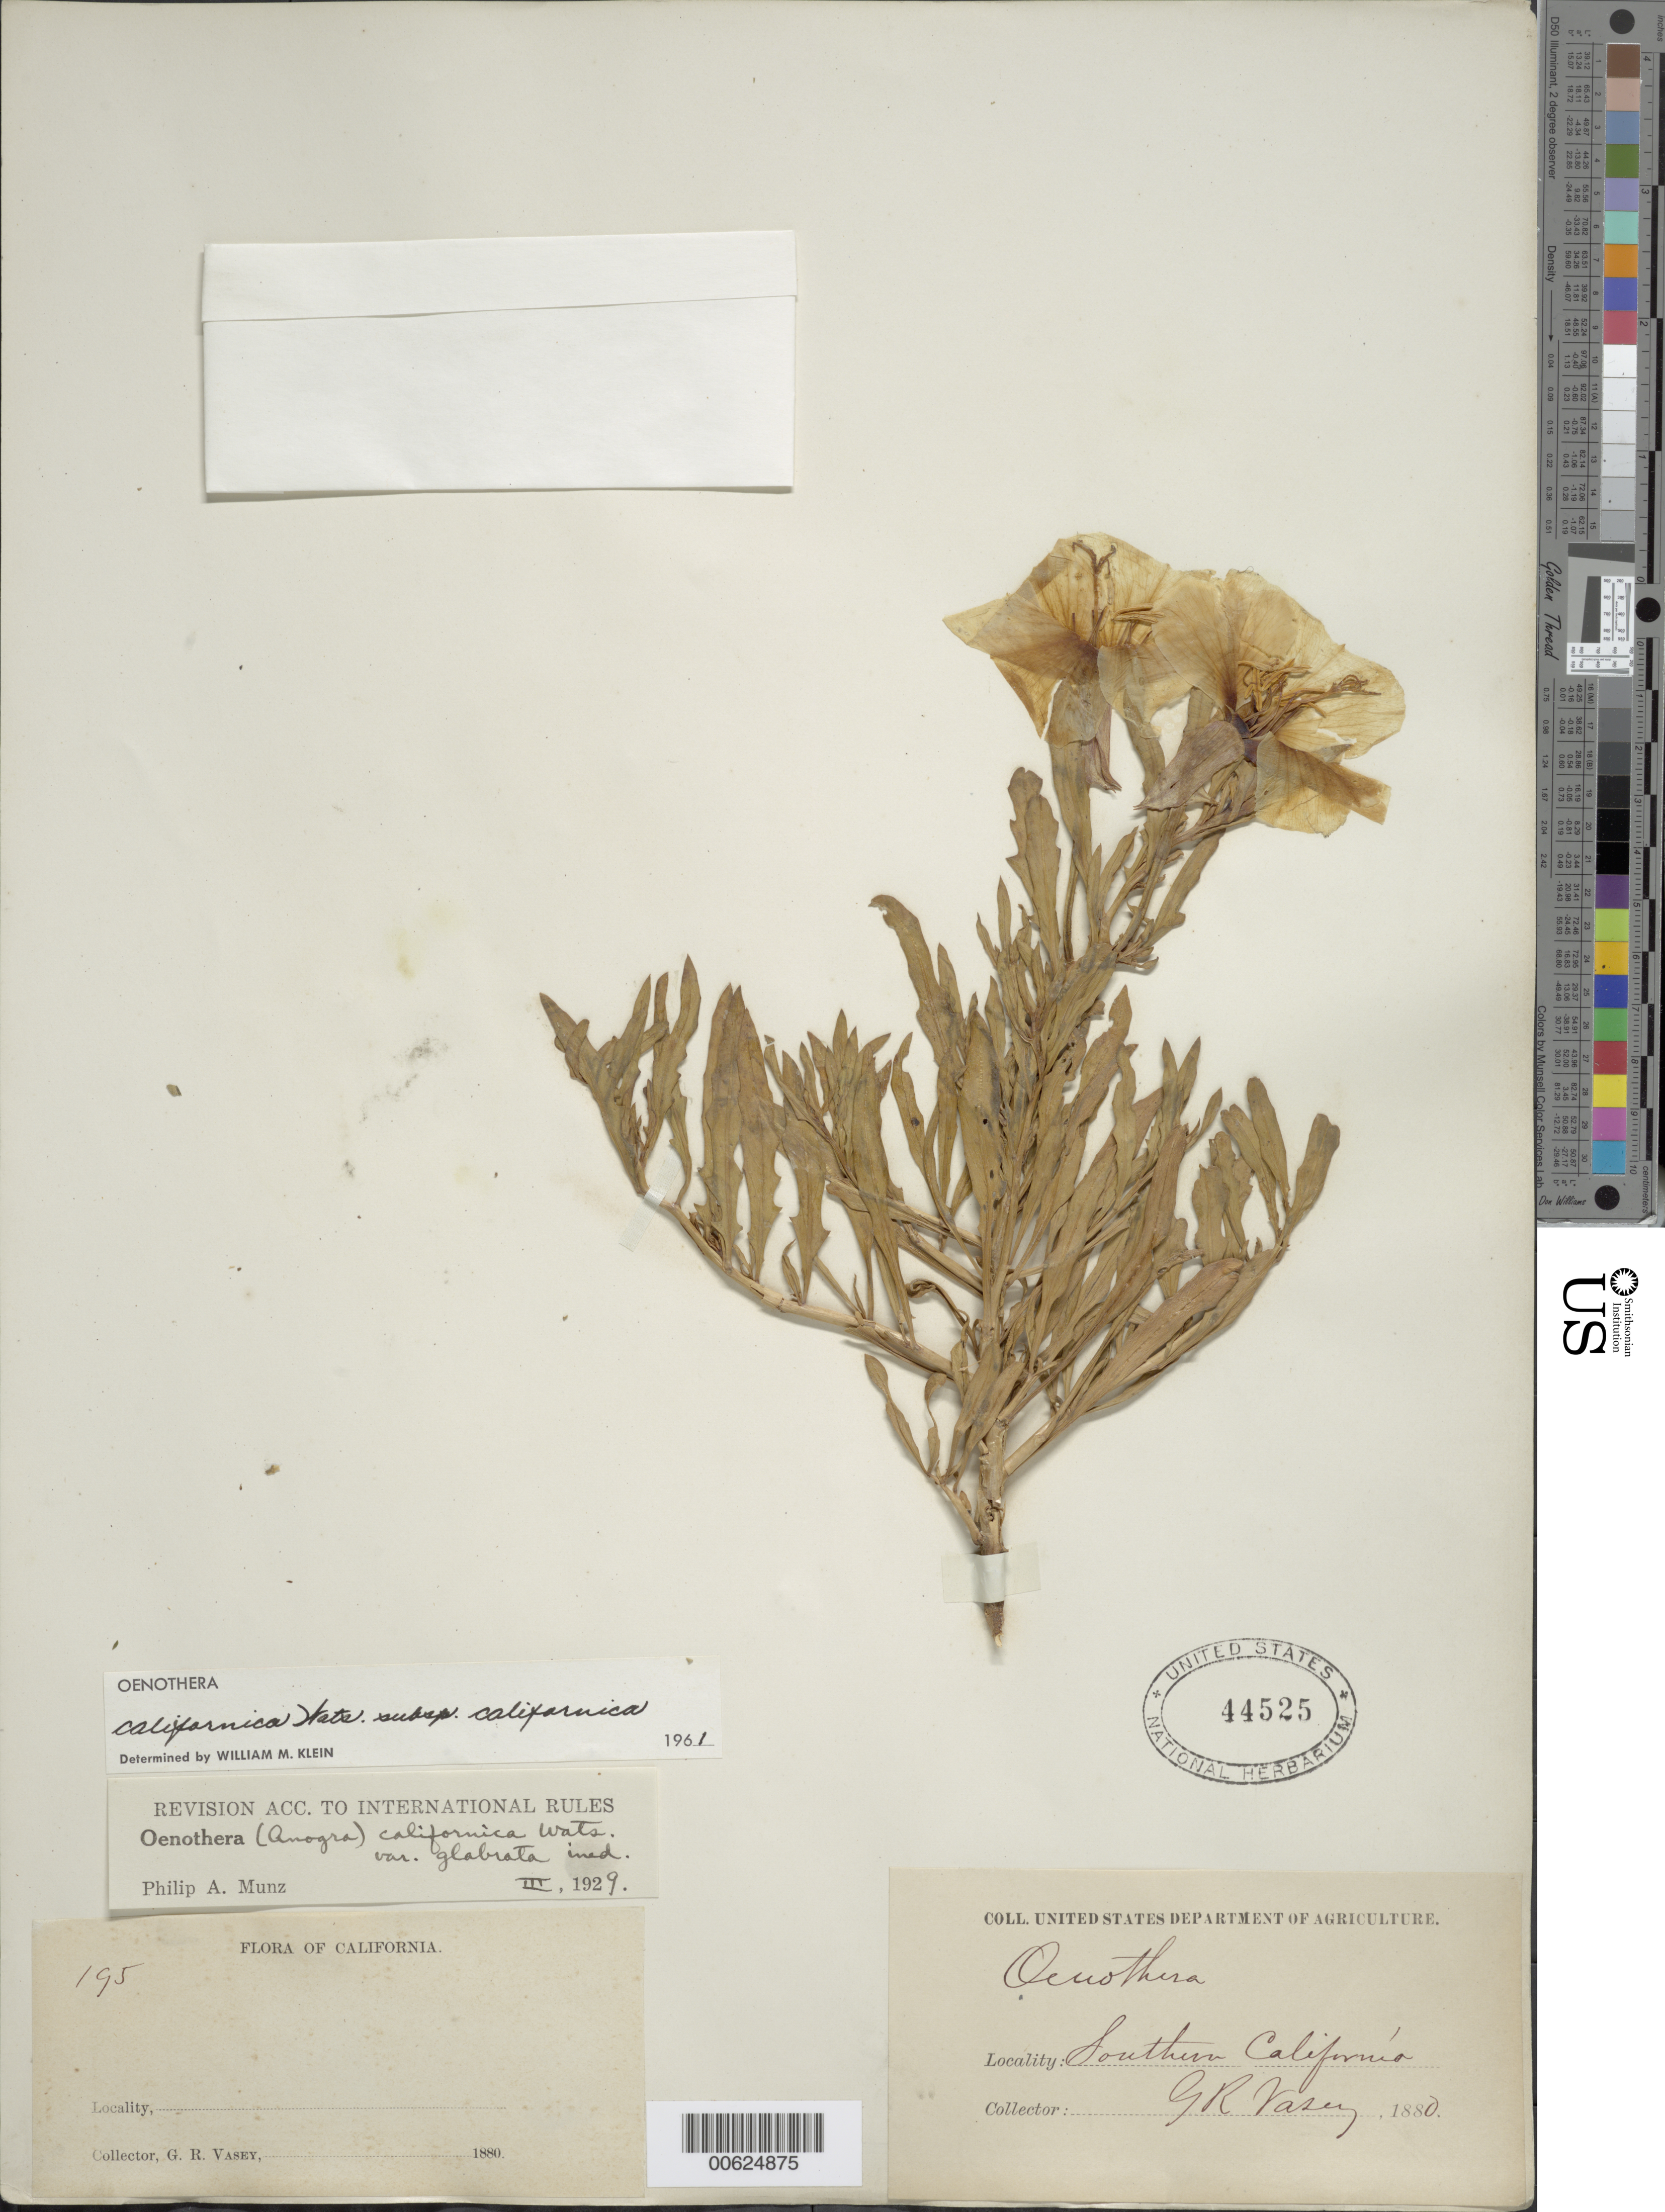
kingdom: Plantae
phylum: Tracheophyta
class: Magnoliopsida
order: Myrtales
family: Onagraceae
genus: Oenothera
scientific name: Oenothera avita subsp. californica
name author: (S. Watson) W.L. Wagner & Gandhi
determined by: Wagner, W. L., (BOT), Smithsonian Institution - National Museum of Natural History (UNITED STATES)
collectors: G. R. Vasey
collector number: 195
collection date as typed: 1880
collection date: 1880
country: United States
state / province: California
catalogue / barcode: US 44525